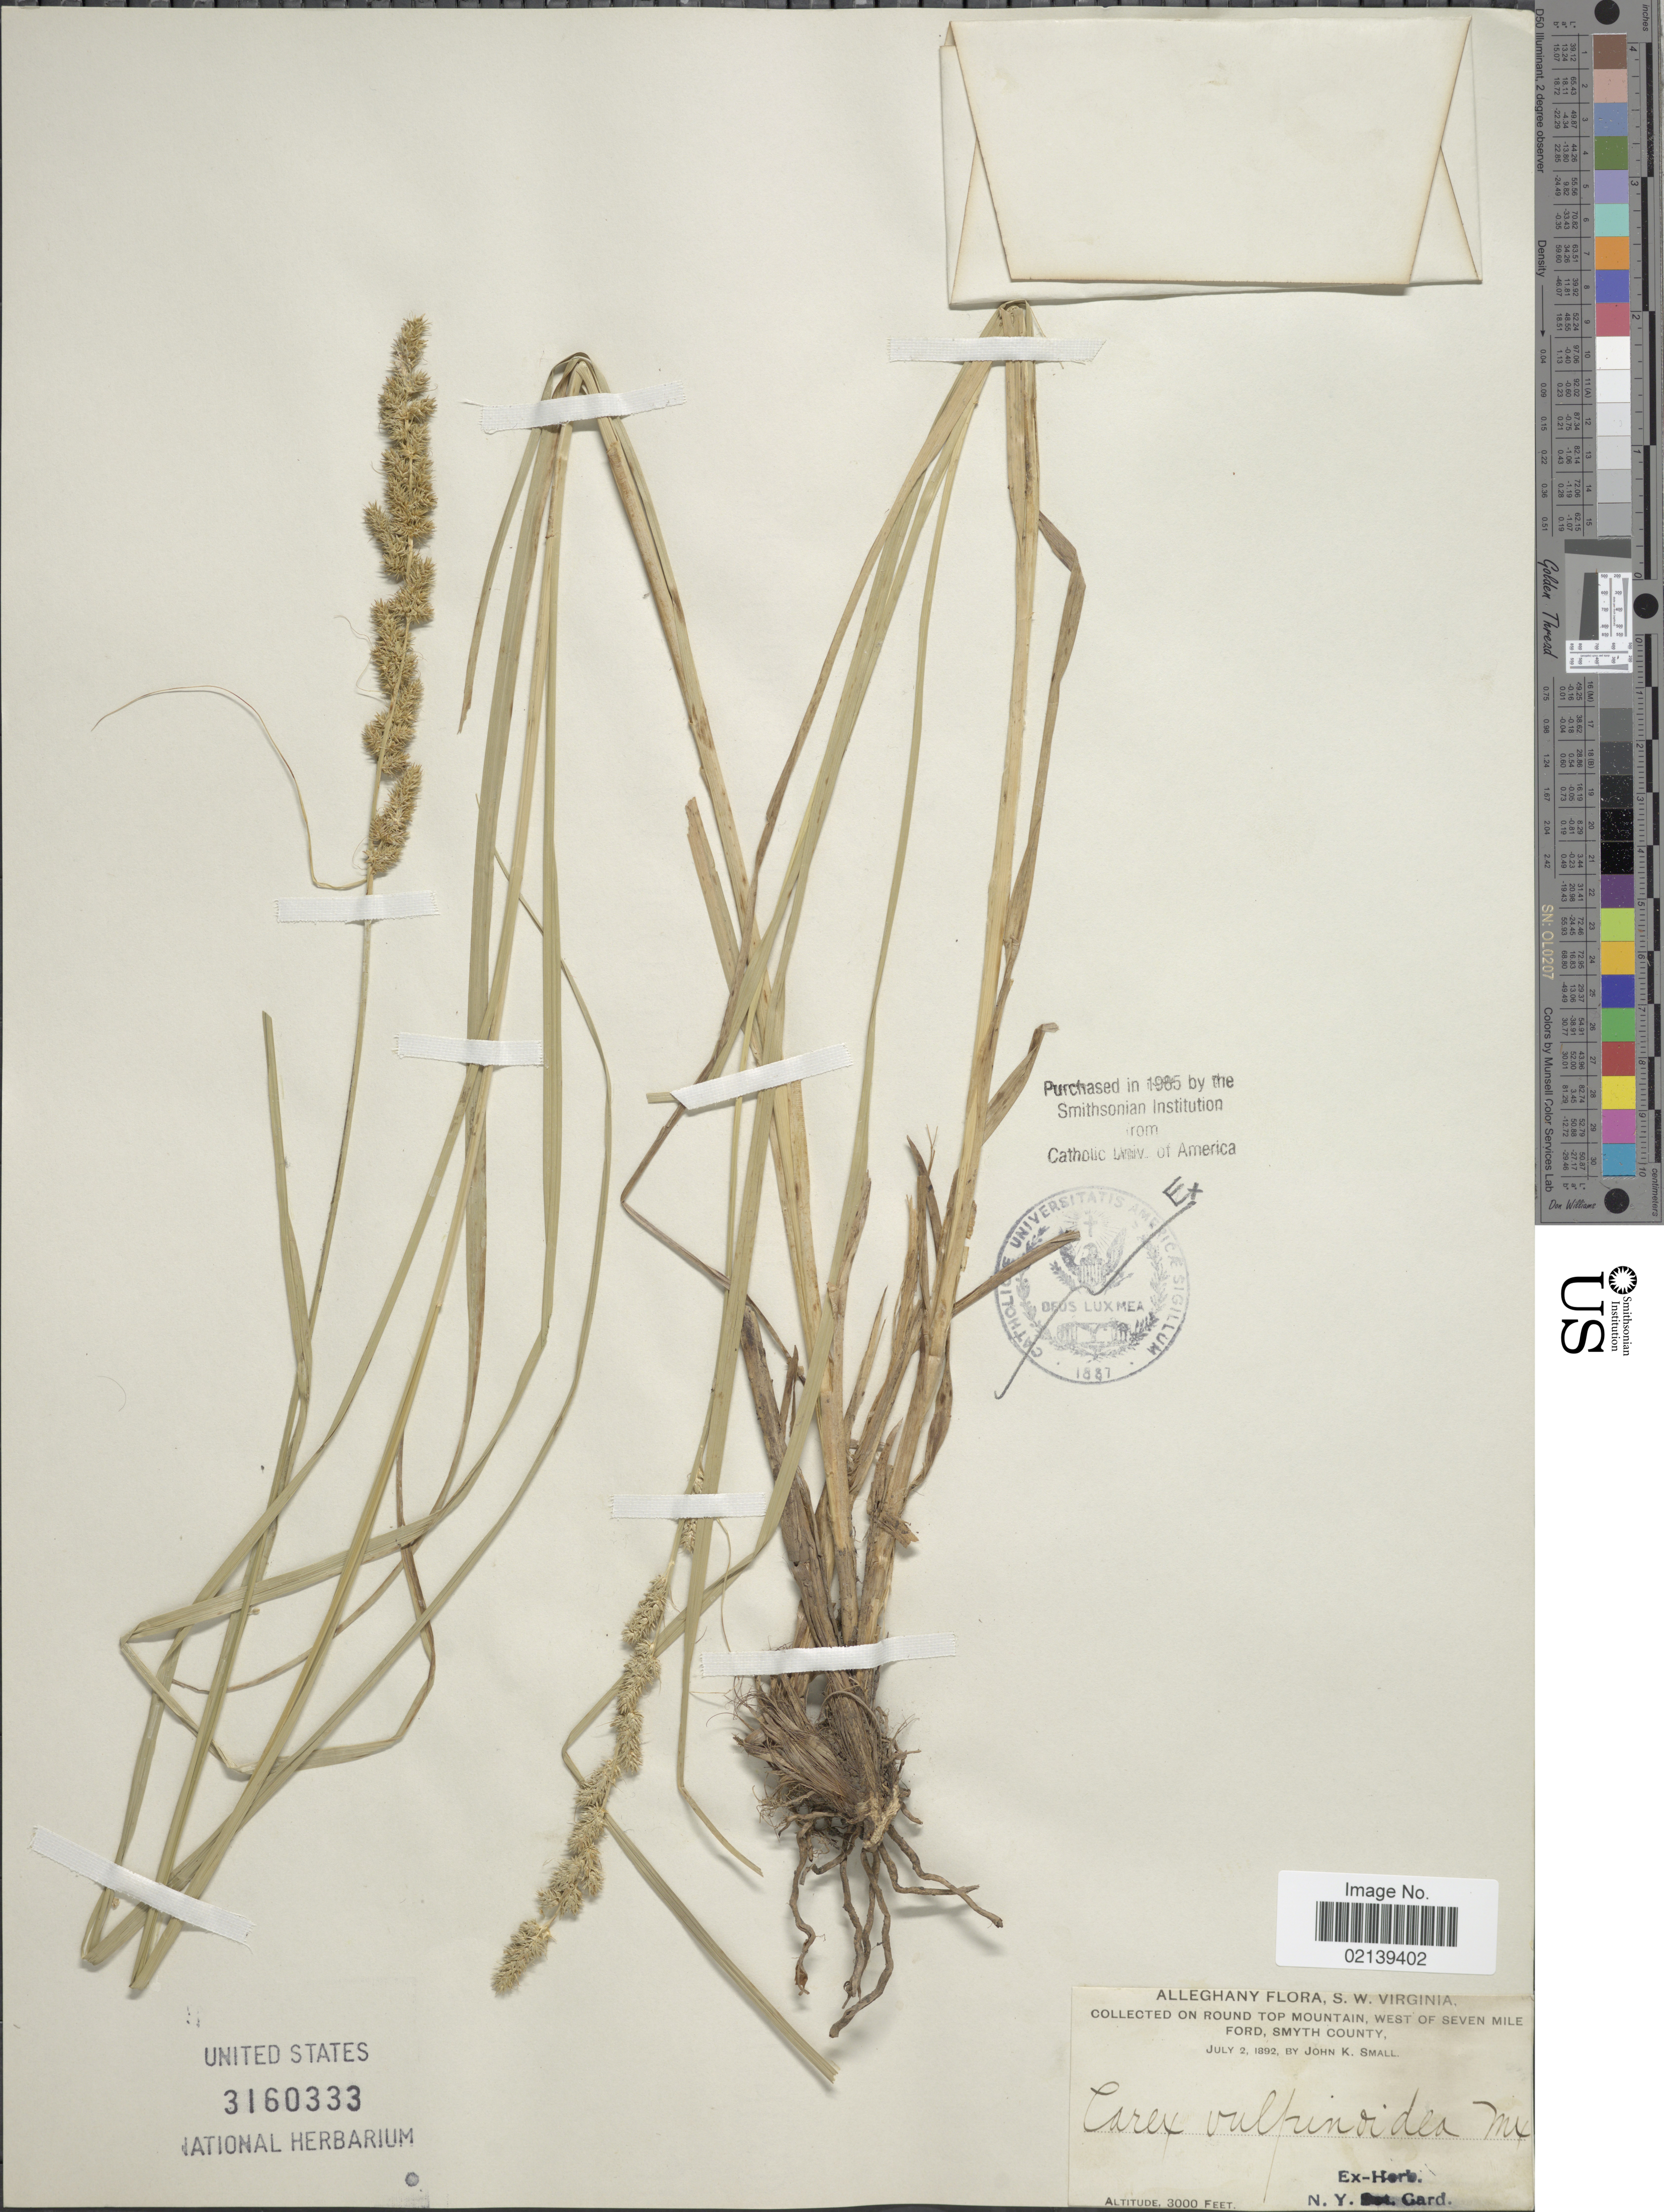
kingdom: Plantae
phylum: Tracheophyta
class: Liliopsida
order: Poales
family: Cyperaceae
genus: Carex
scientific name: Carex vulpinoidea Michx.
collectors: J. K. Small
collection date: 1892-07-02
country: United States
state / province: Virginia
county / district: Smyth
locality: Alleghany, S. W. Virginia, On round Top Mountain, West of Seven Mile Ford.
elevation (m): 914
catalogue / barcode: US 3160333